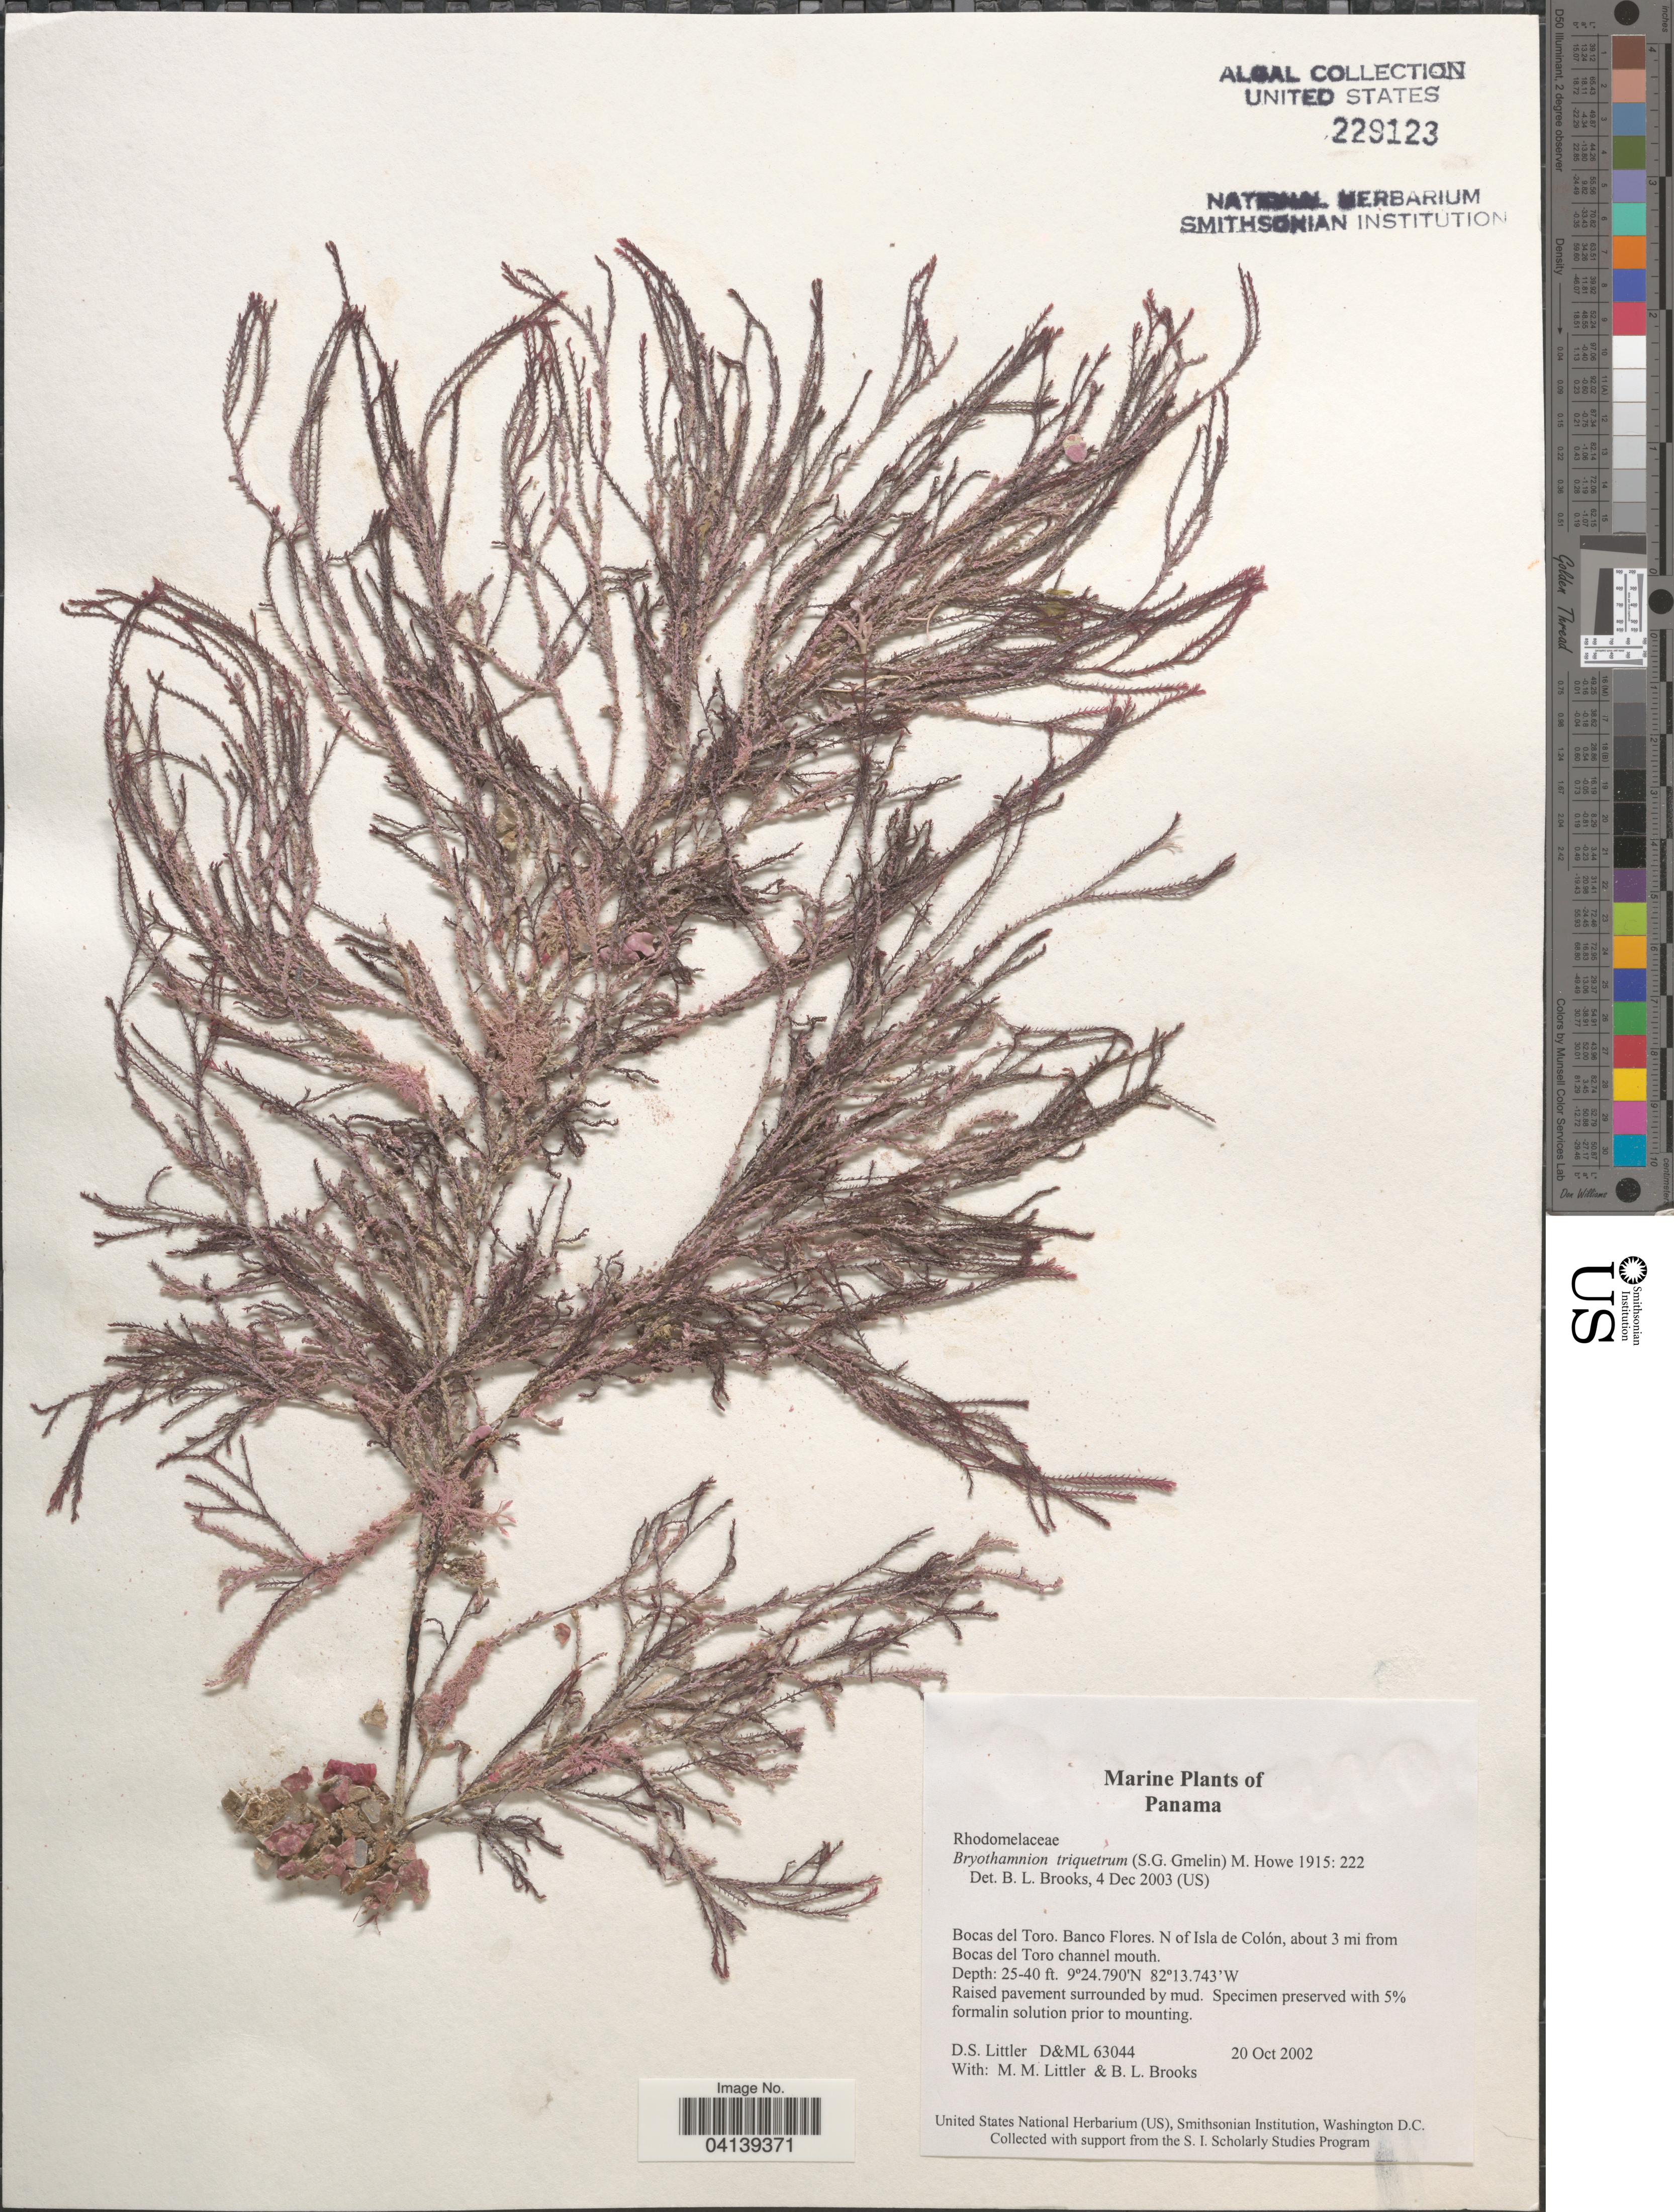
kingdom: Plantae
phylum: Rhodophyta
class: Florideophyceae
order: Ceramiales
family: Rhodomelaceae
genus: Alsidium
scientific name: Alsidium sp.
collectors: D. S. Littler & B. Brooks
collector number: D&ML63044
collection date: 2002-10-20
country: Panama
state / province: Bocas del Toro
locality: Banco Flores. N of Isla de Colón, about 3 mi from Bocas del Toro channel mouth.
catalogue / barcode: US 229123